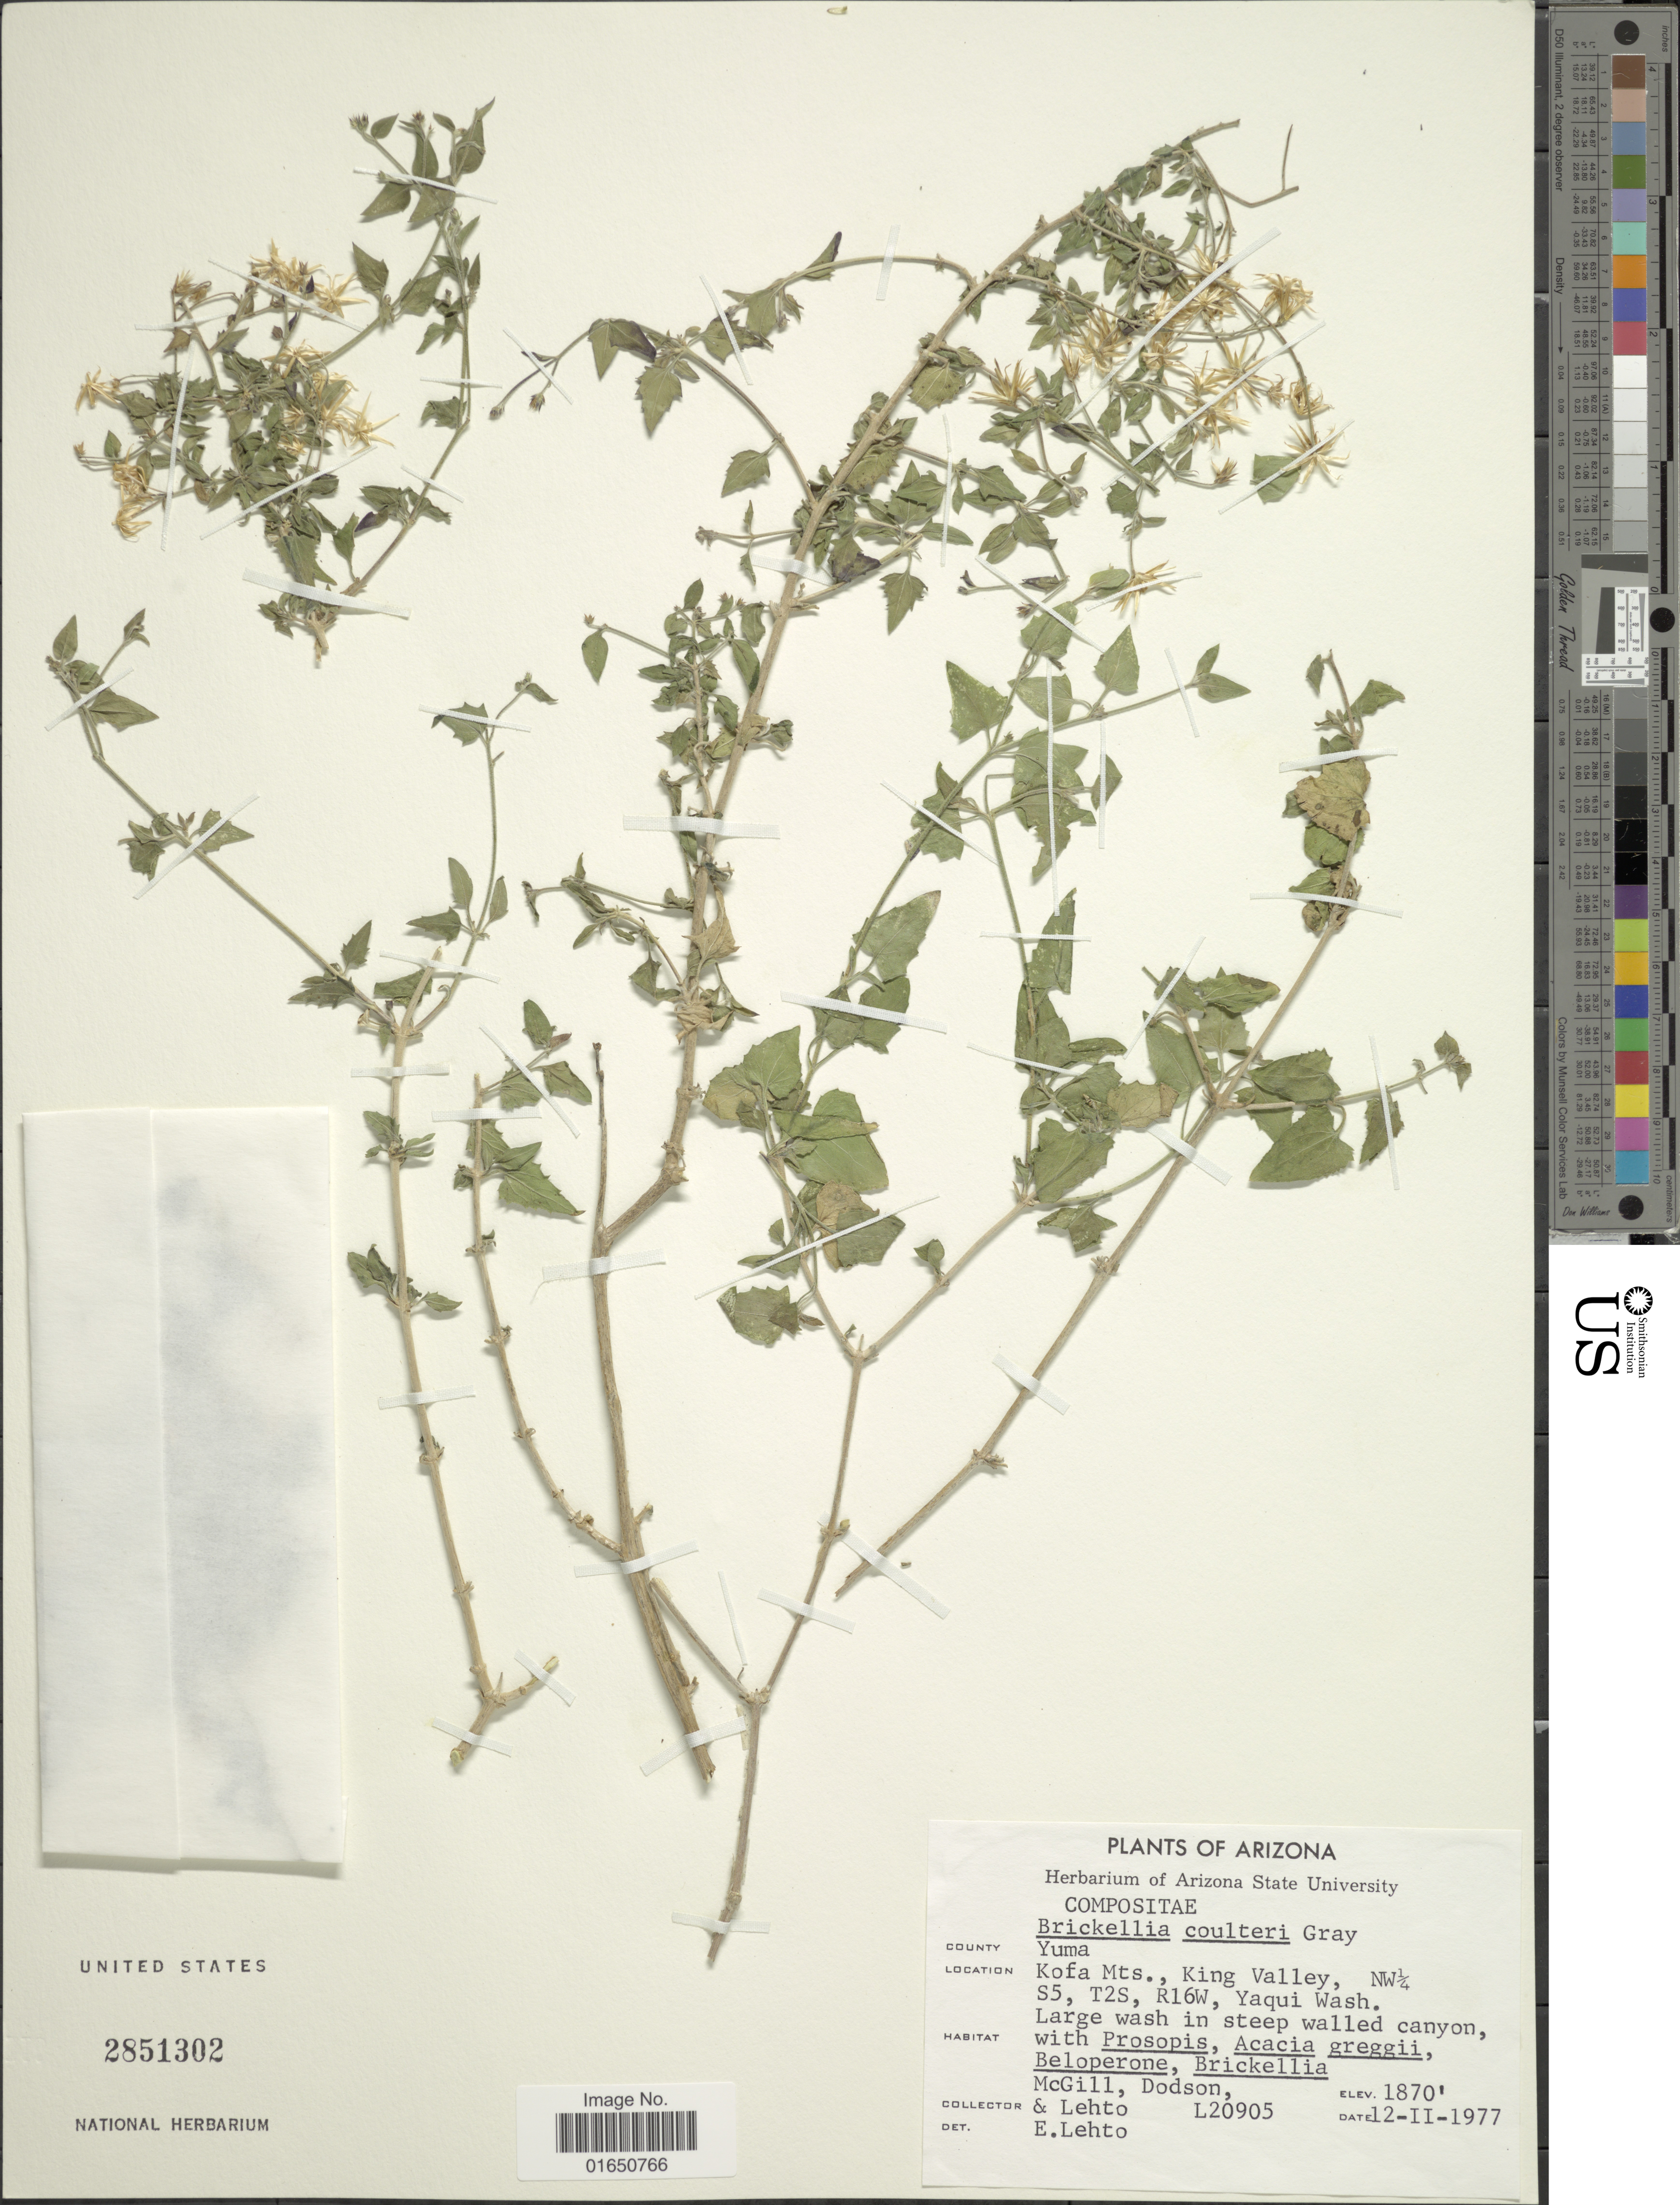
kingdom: Plantae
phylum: Tracheophyta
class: Magnoliopsida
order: Asterales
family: Asteraceae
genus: Brickellia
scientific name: Brickellia coulteri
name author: A. Gray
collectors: -. McGill, -- Dodson & -. Lehto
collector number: L20905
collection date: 1977-02-12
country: United States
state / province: Arizona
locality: Yuma. Kofa Mts., King valley NW ¼ S5, T2S, R16W, Yaqui Wash.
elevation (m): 1870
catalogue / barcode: US 2851302